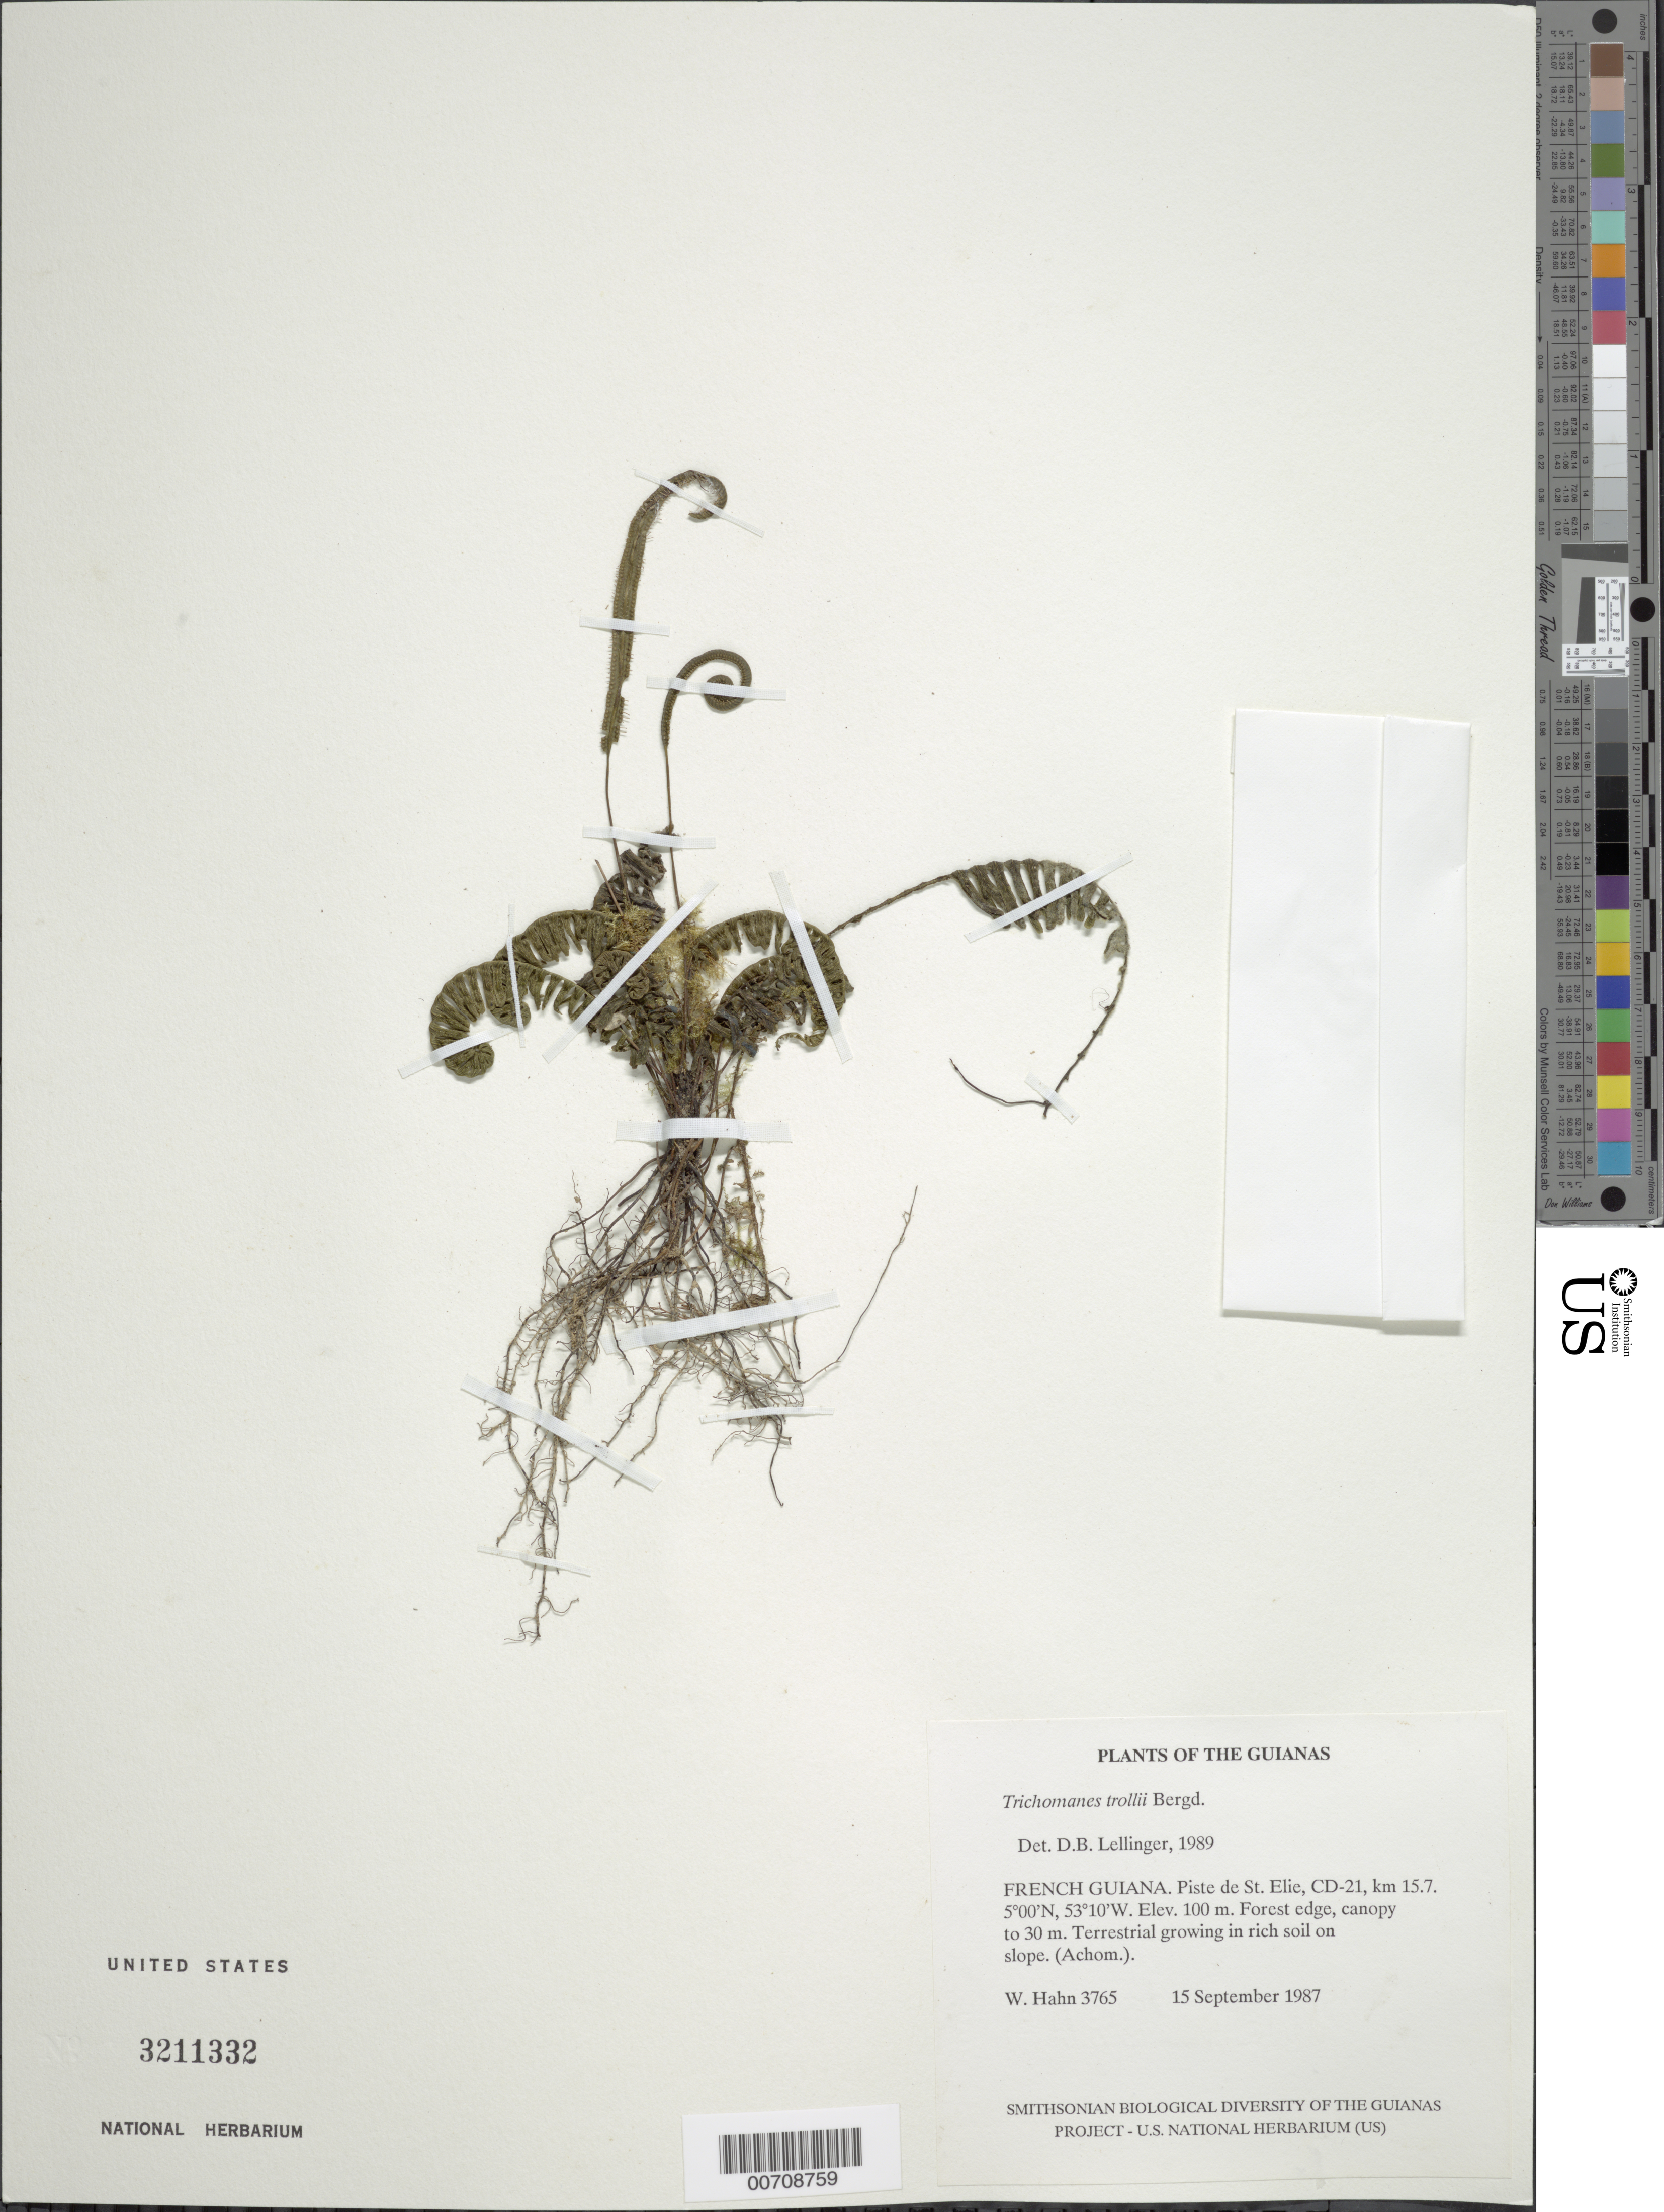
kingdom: Plantae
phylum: Tracheophyta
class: Polypodiopsida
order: Hymenophyllales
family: Hymenophyllaceae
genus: Trichomanes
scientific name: Trichomanes trollii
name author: Bergdolt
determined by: Lellinger, David B., (BOT), Smithsonian Institution - National Museum of Natural History (UNITED STATES)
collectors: W. Hahn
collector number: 3765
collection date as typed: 15 September 1987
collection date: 1987-09-15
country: French Guiana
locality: Piste de St. Elie, CD-21, km 15.7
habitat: Forest edge, canopy to 30 m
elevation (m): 100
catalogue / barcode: US 3211332